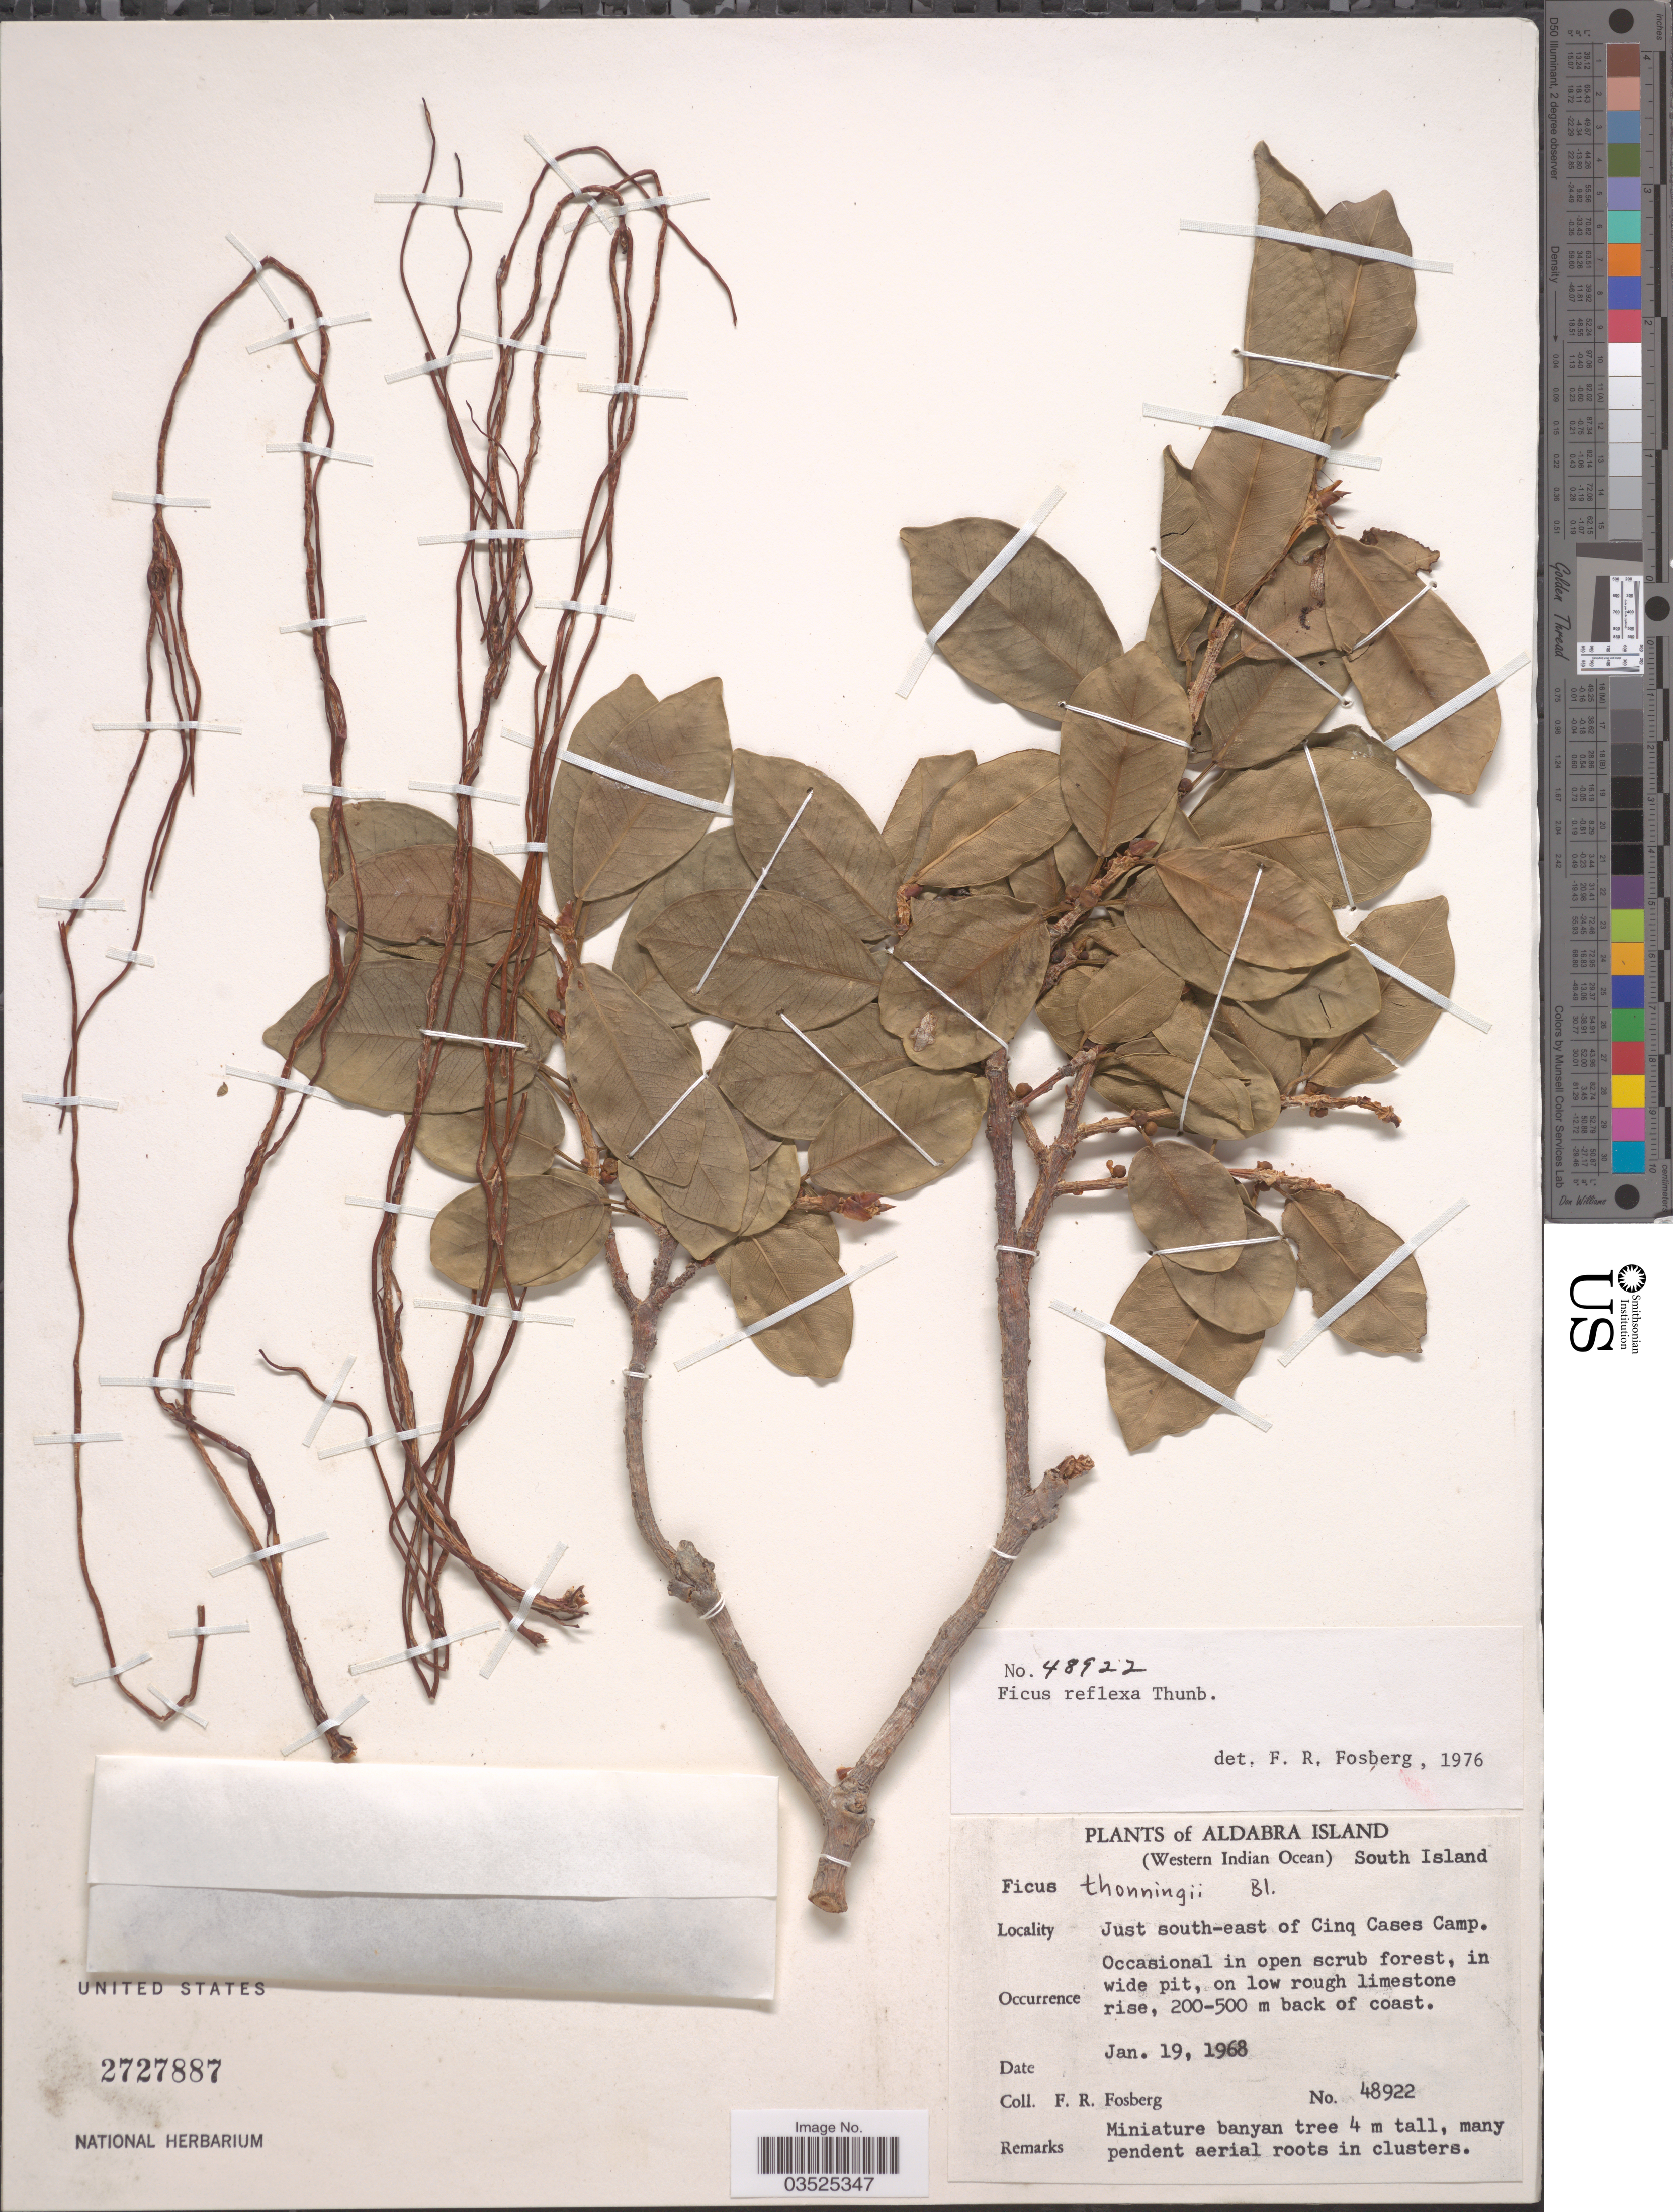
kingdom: Plantae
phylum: Tracheophyta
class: Magnoliopsida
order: Rosales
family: Moraceae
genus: Ficus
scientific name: Ficus reflexa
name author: Thunb.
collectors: F. R. Fosberg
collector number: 48922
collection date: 1968-01-19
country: Seychelles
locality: Aldabra Island (Western Indian Ocean) South Island. Just south-east of Cinq Cases Camp. 200-500 m back of coast.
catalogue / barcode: US 2727887